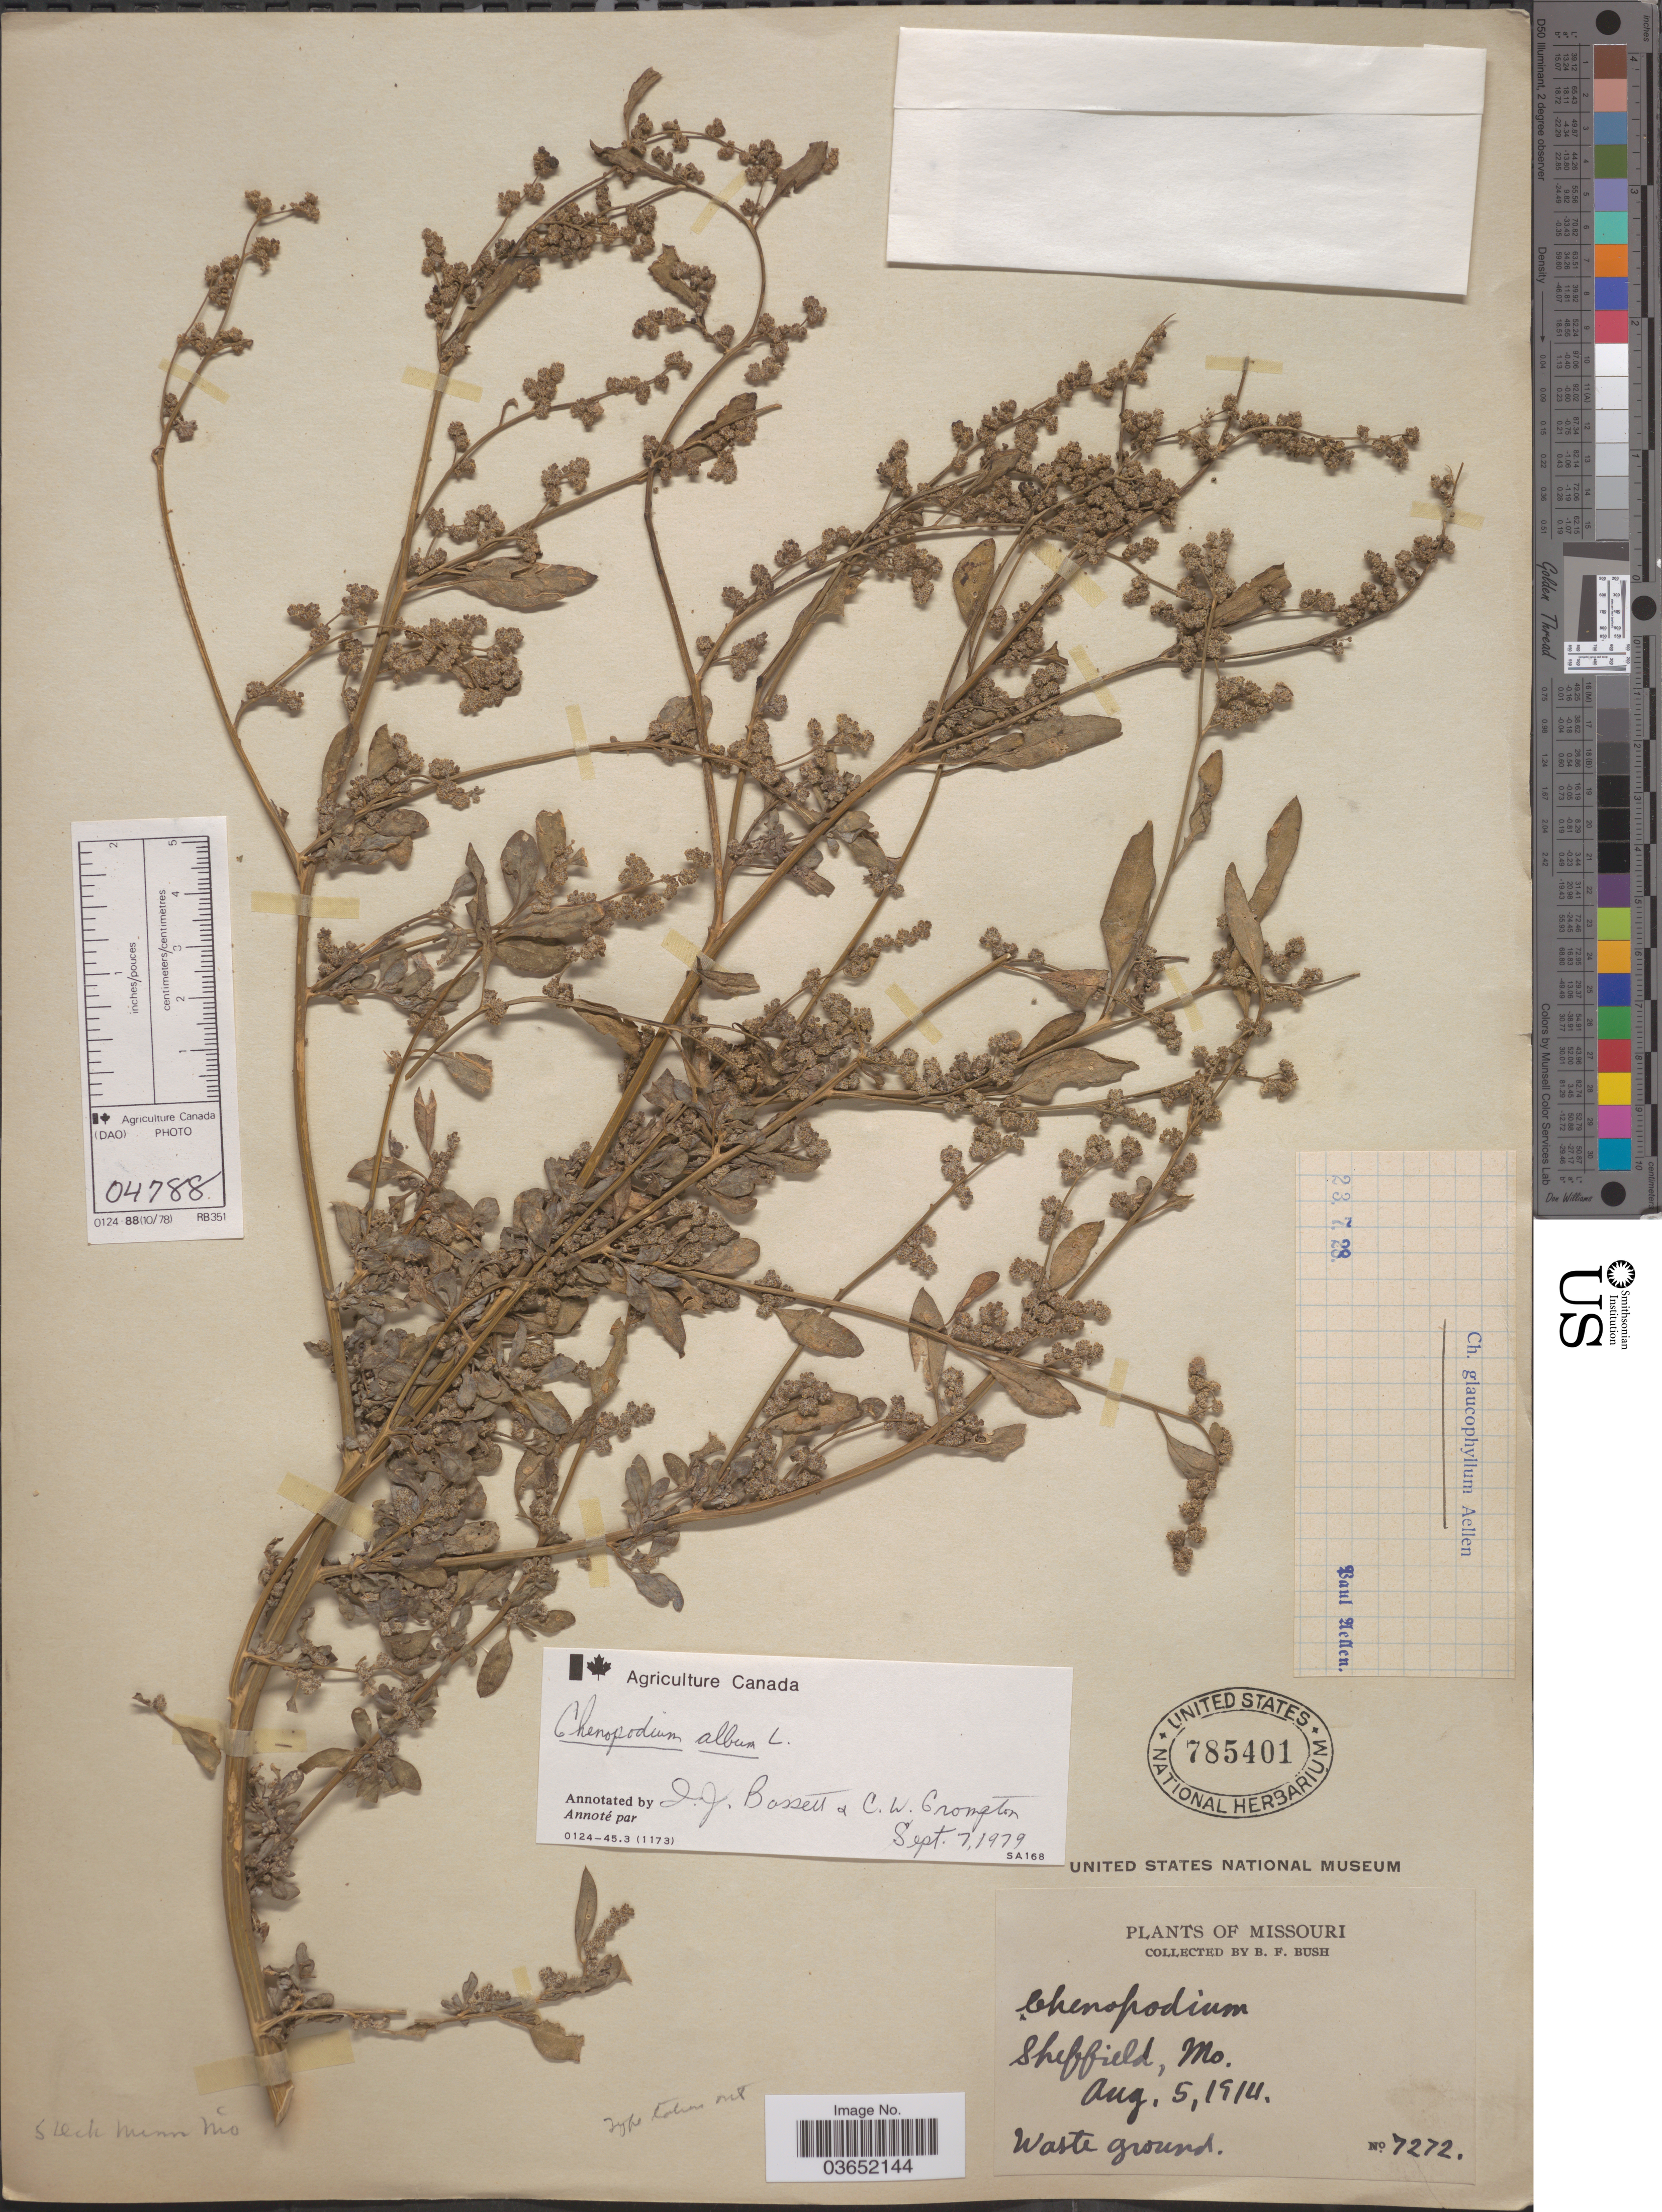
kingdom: Plantae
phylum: Tracheophyta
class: Magnoliopsida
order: Caryophyllales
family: Amaranthaceae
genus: Chenopodium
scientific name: Chenopodium album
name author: L.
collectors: B. F. Bush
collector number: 7272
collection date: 1914-08-05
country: United States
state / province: Missouri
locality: Sheffield.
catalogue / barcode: US 785401